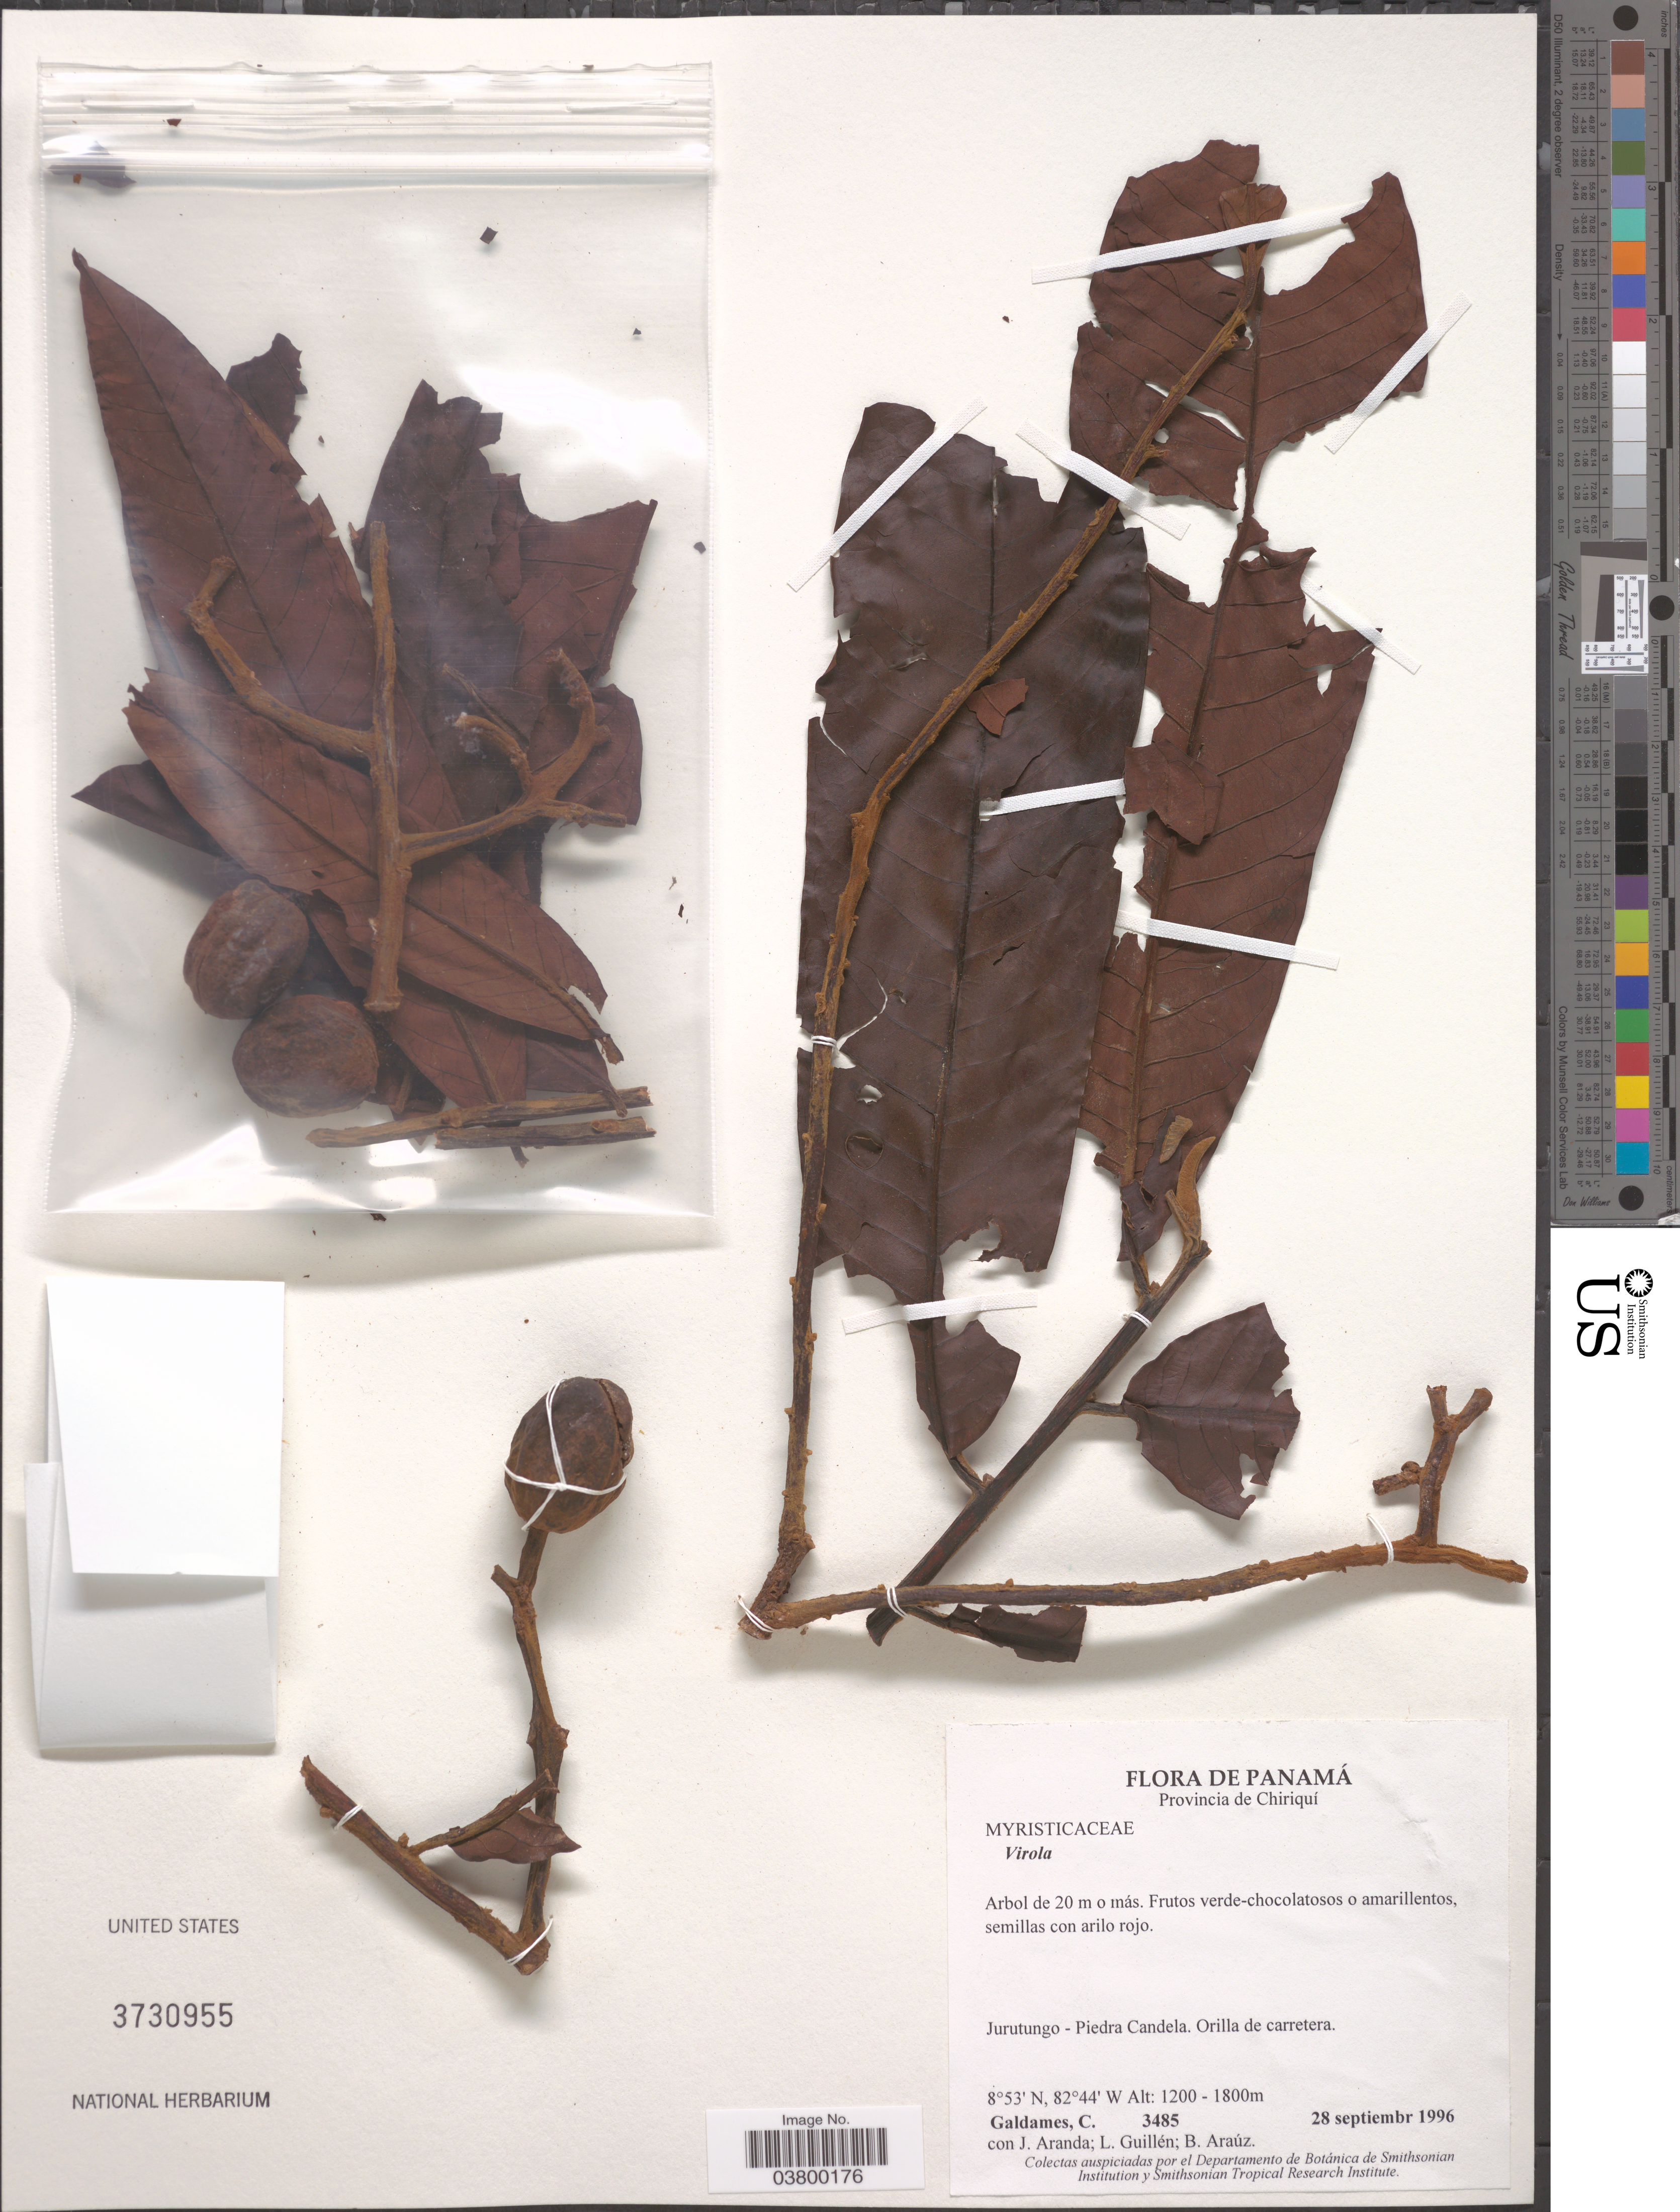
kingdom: Plantae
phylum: Tracheophyta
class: Magnoliopsida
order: Magnoliales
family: Myristicaceae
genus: Virola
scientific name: Virola sp.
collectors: C. Galdames, J. Aranda, L. Guillén & B. Araúz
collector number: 3485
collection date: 1996-09-28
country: Panama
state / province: Chiriqui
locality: Jurutungo - Piedra Candela.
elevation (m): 1800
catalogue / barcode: US 3730955